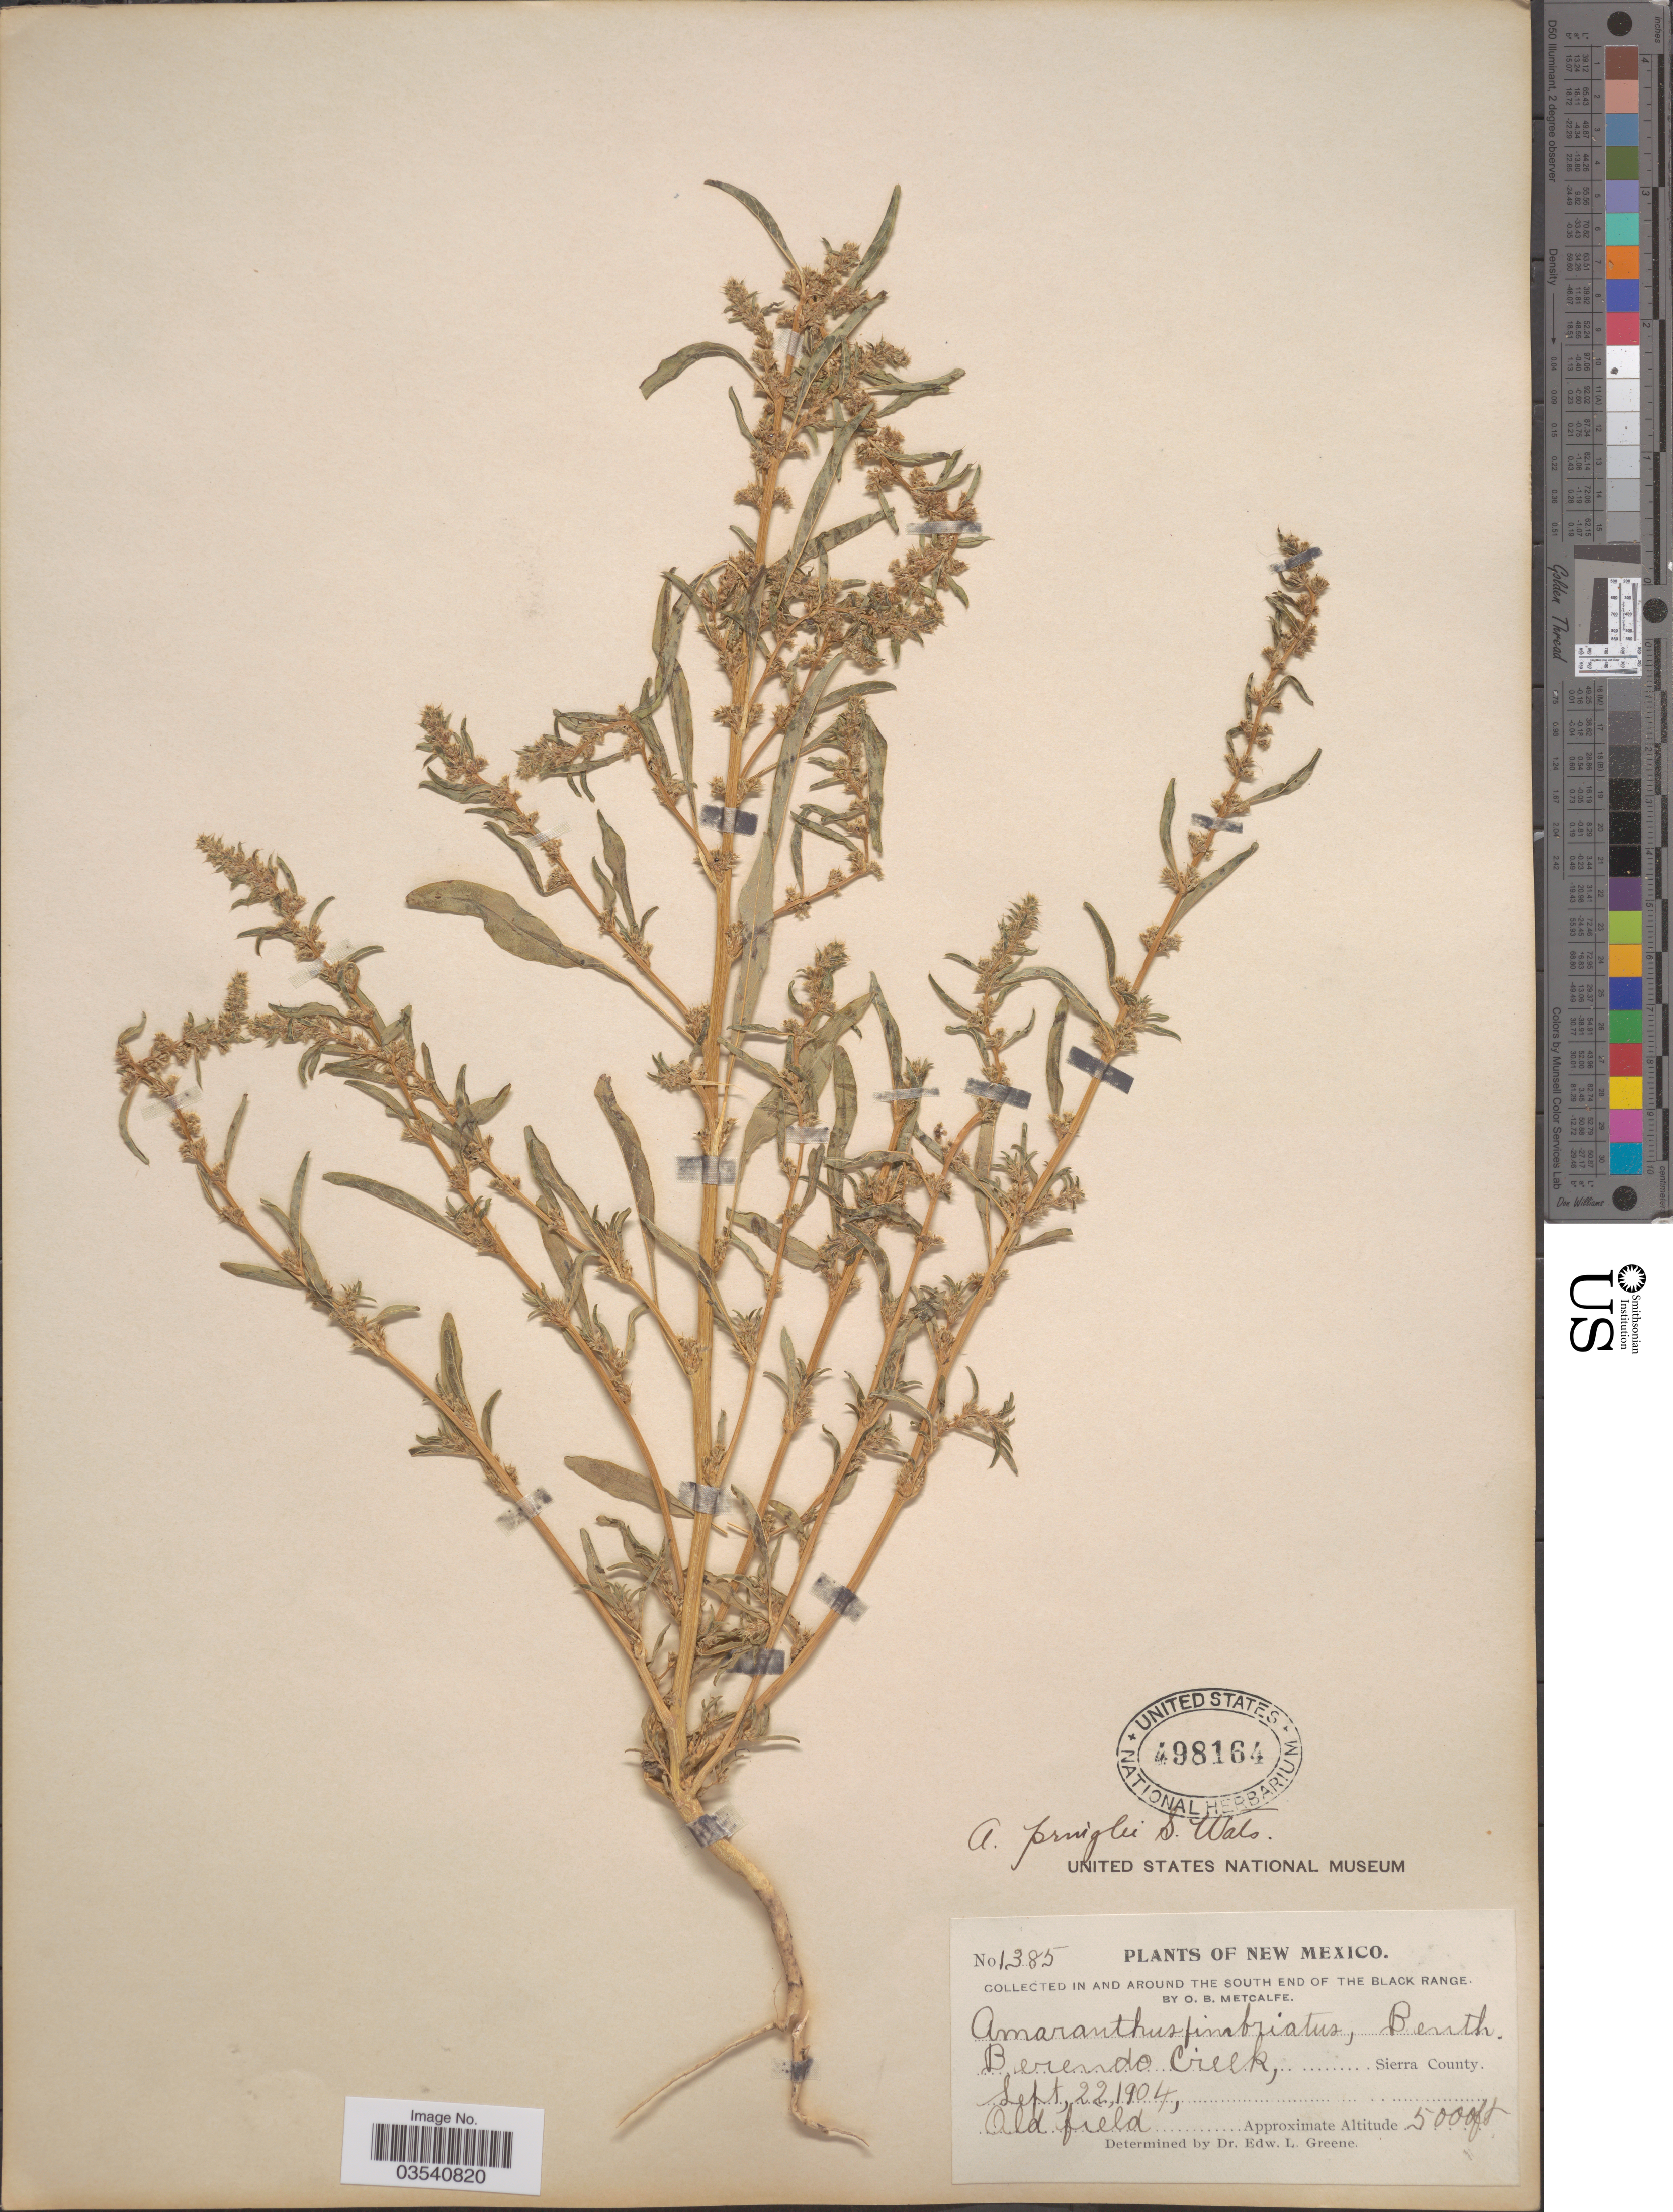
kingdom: Plantae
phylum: Tracheophyta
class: Magnoliopsida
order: Caryophyllales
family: Amaranthaceae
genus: Amaranthus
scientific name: Amaranthus pringlei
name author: S. Watson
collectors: O. B. Metcalfe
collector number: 1385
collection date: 1904-09-22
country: United States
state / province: New Mexico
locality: In and around the south end of the Black Range. Berendo Creek, Sierra County.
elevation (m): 1524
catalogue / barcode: US 498164